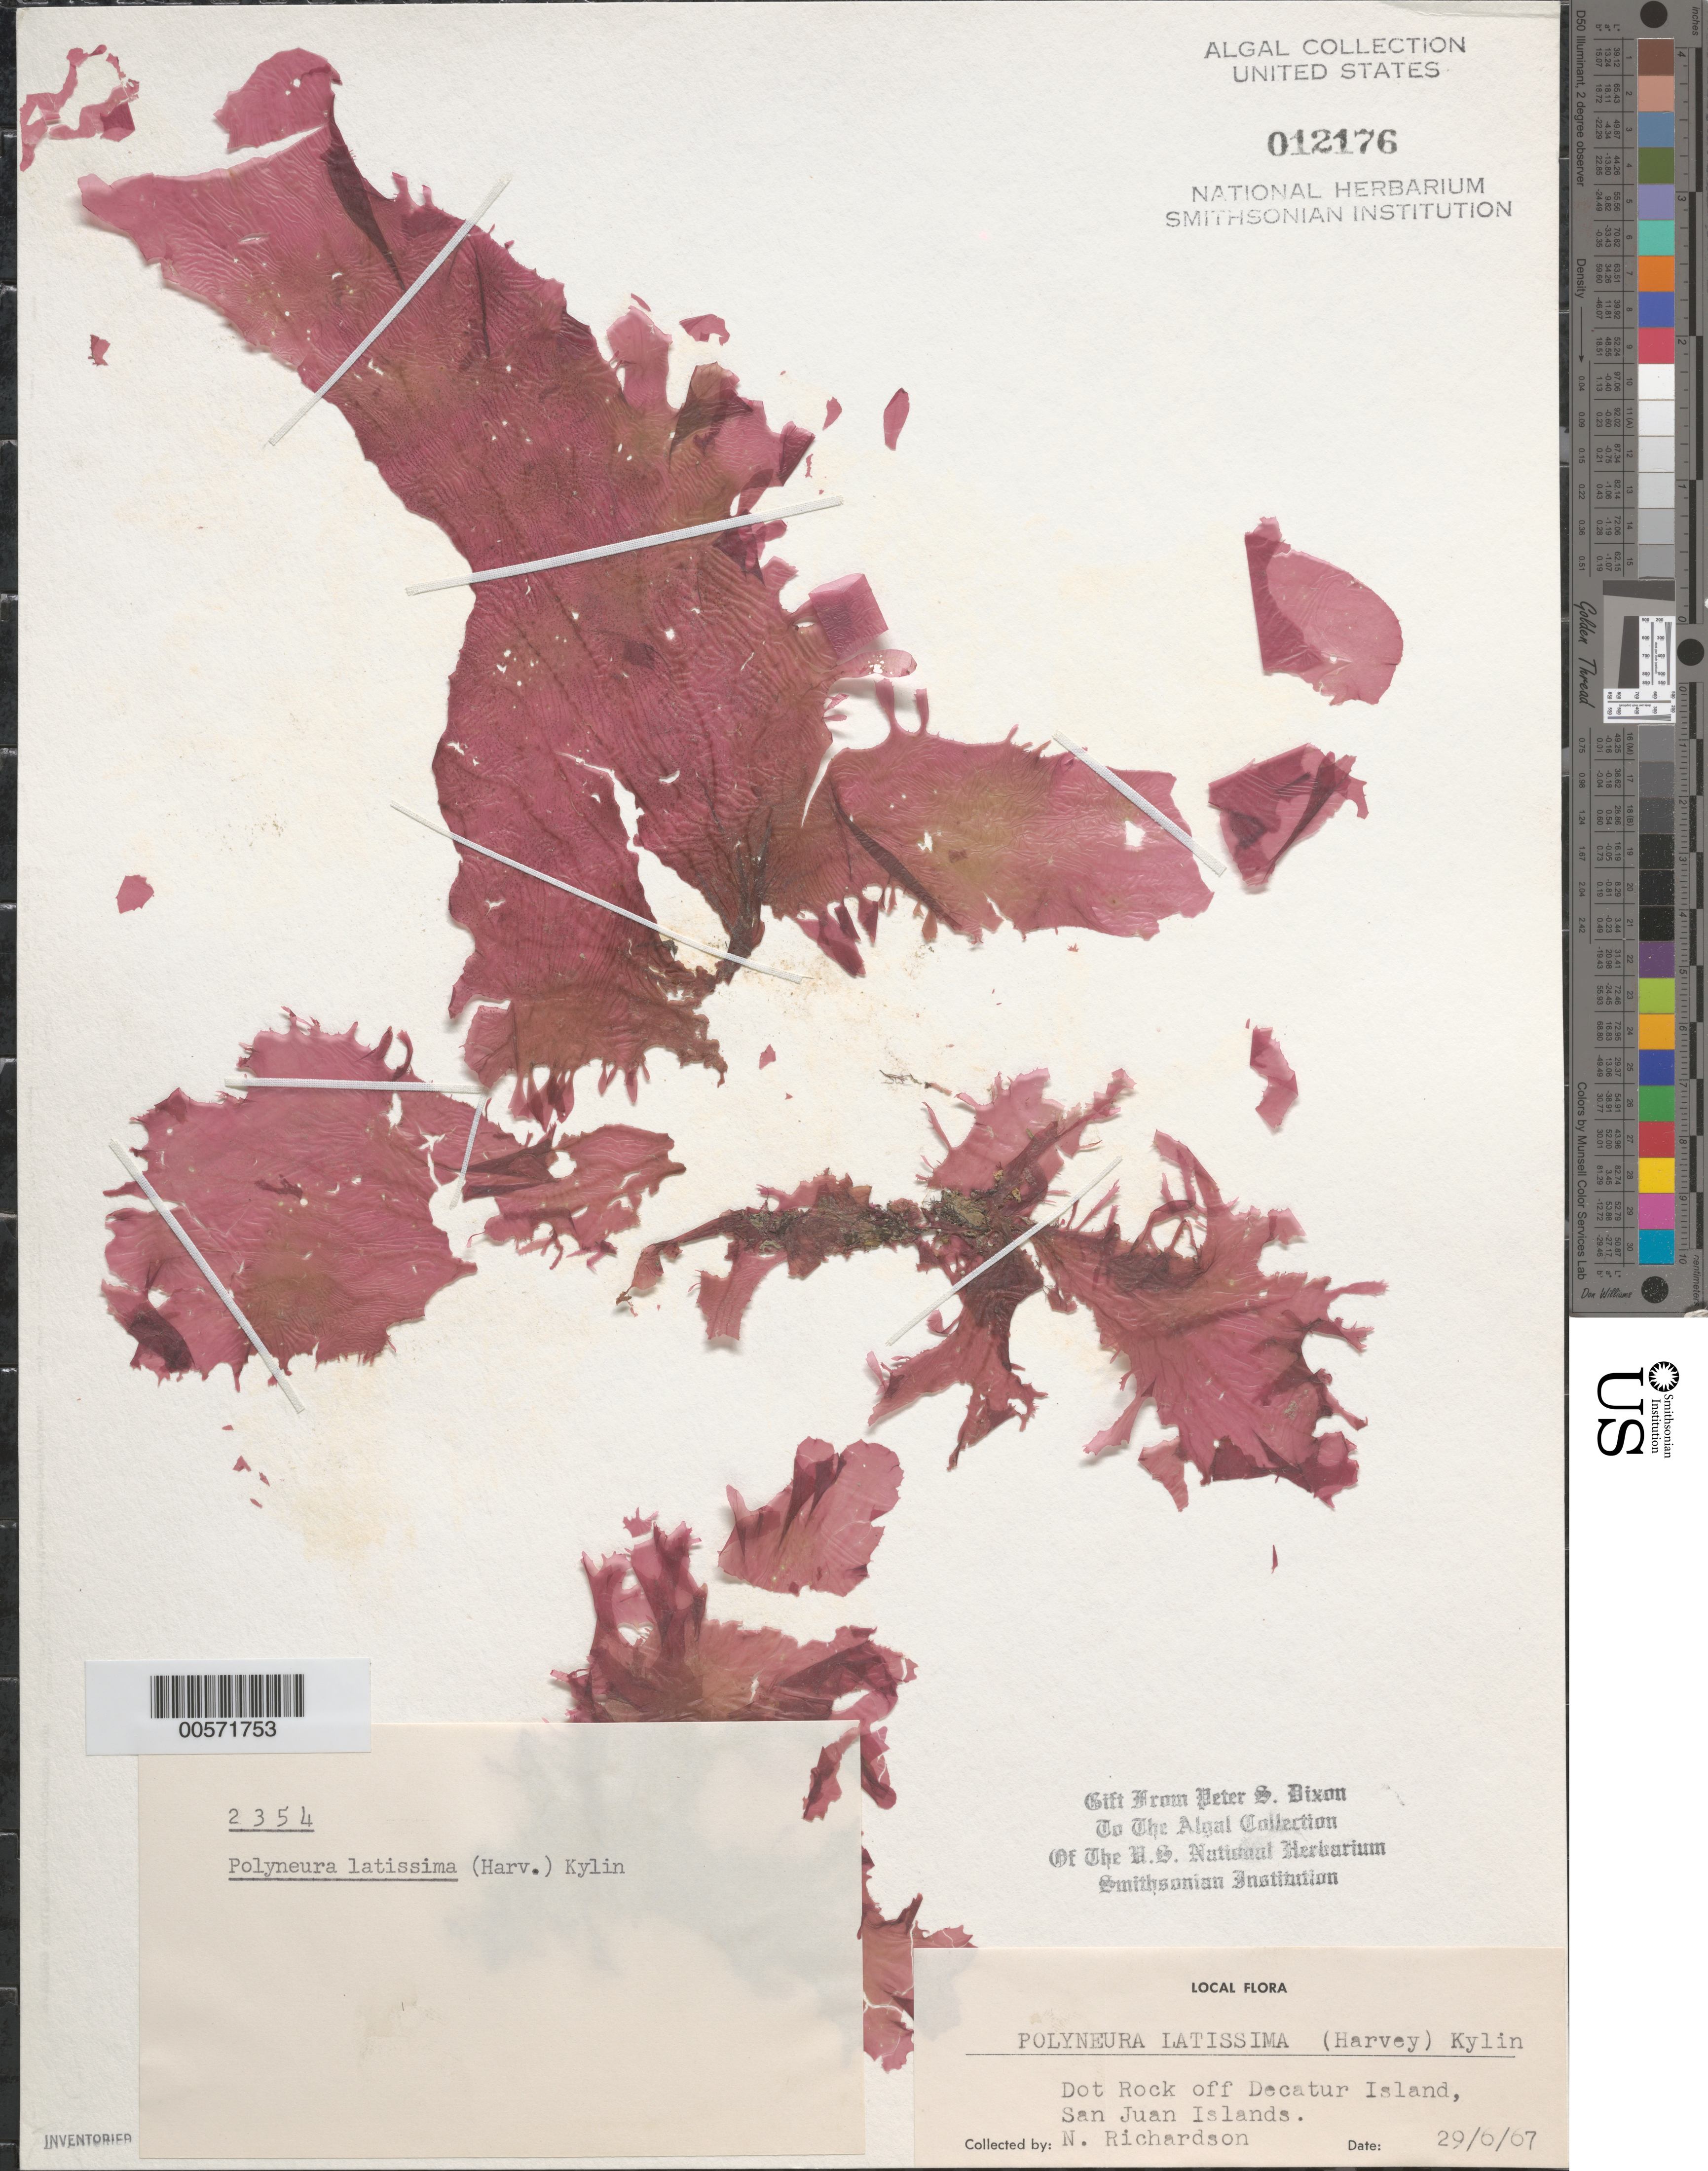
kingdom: Plantae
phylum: Rhodophyta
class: Florideophyceae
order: Ceramiales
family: Delesseriaceae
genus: Polyneura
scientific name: Polyneura latissima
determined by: Dixon, P. S.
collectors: N. Richardson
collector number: PSD 2354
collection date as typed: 29 Jun 1967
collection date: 1967-06-29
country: United States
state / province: Washington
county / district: San Juan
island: San Juan Islands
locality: Dot Rock, off Decatur Island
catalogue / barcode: US 12176